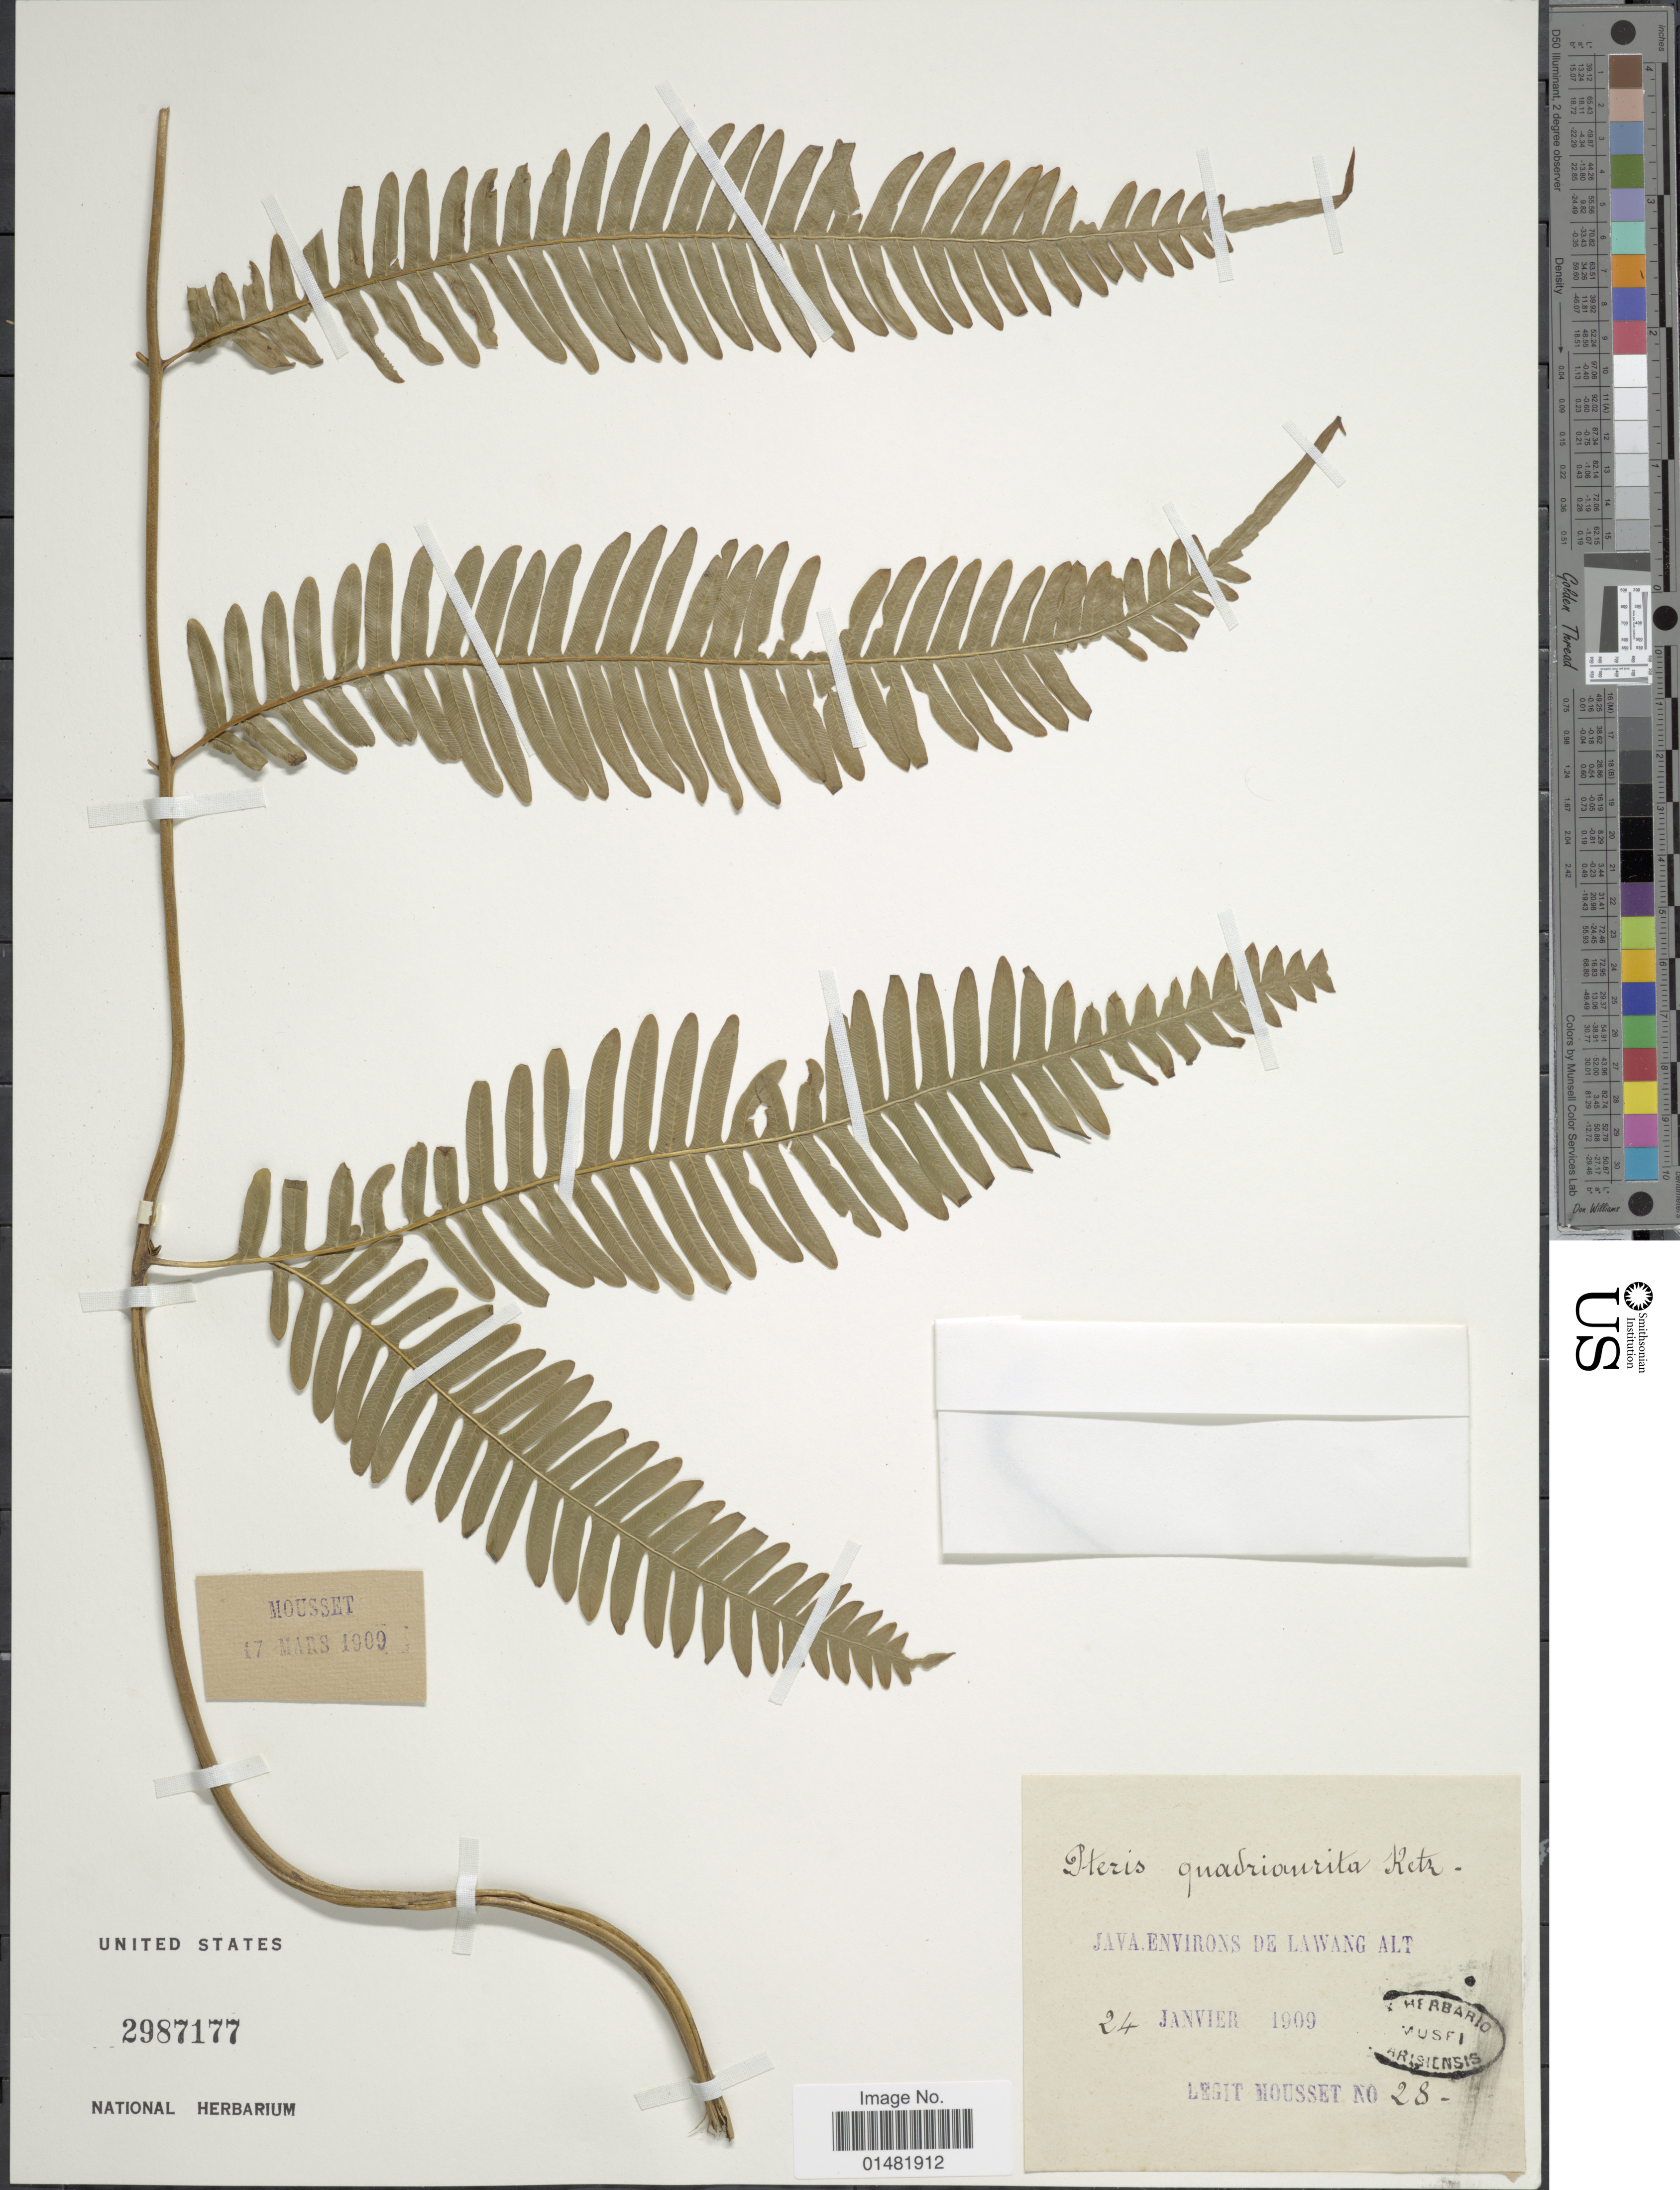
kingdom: Plantae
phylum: Tracheophyta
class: Polypodiopsida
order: Polypodiales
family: Pteridaceae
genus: Pteris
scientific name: Pteris quadriaurita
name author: Retz.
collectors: Mousset, --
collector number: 28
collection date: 1909-01-24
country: Indonesia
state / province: Java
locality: Environs De Lawang At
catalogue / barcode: US 2987177